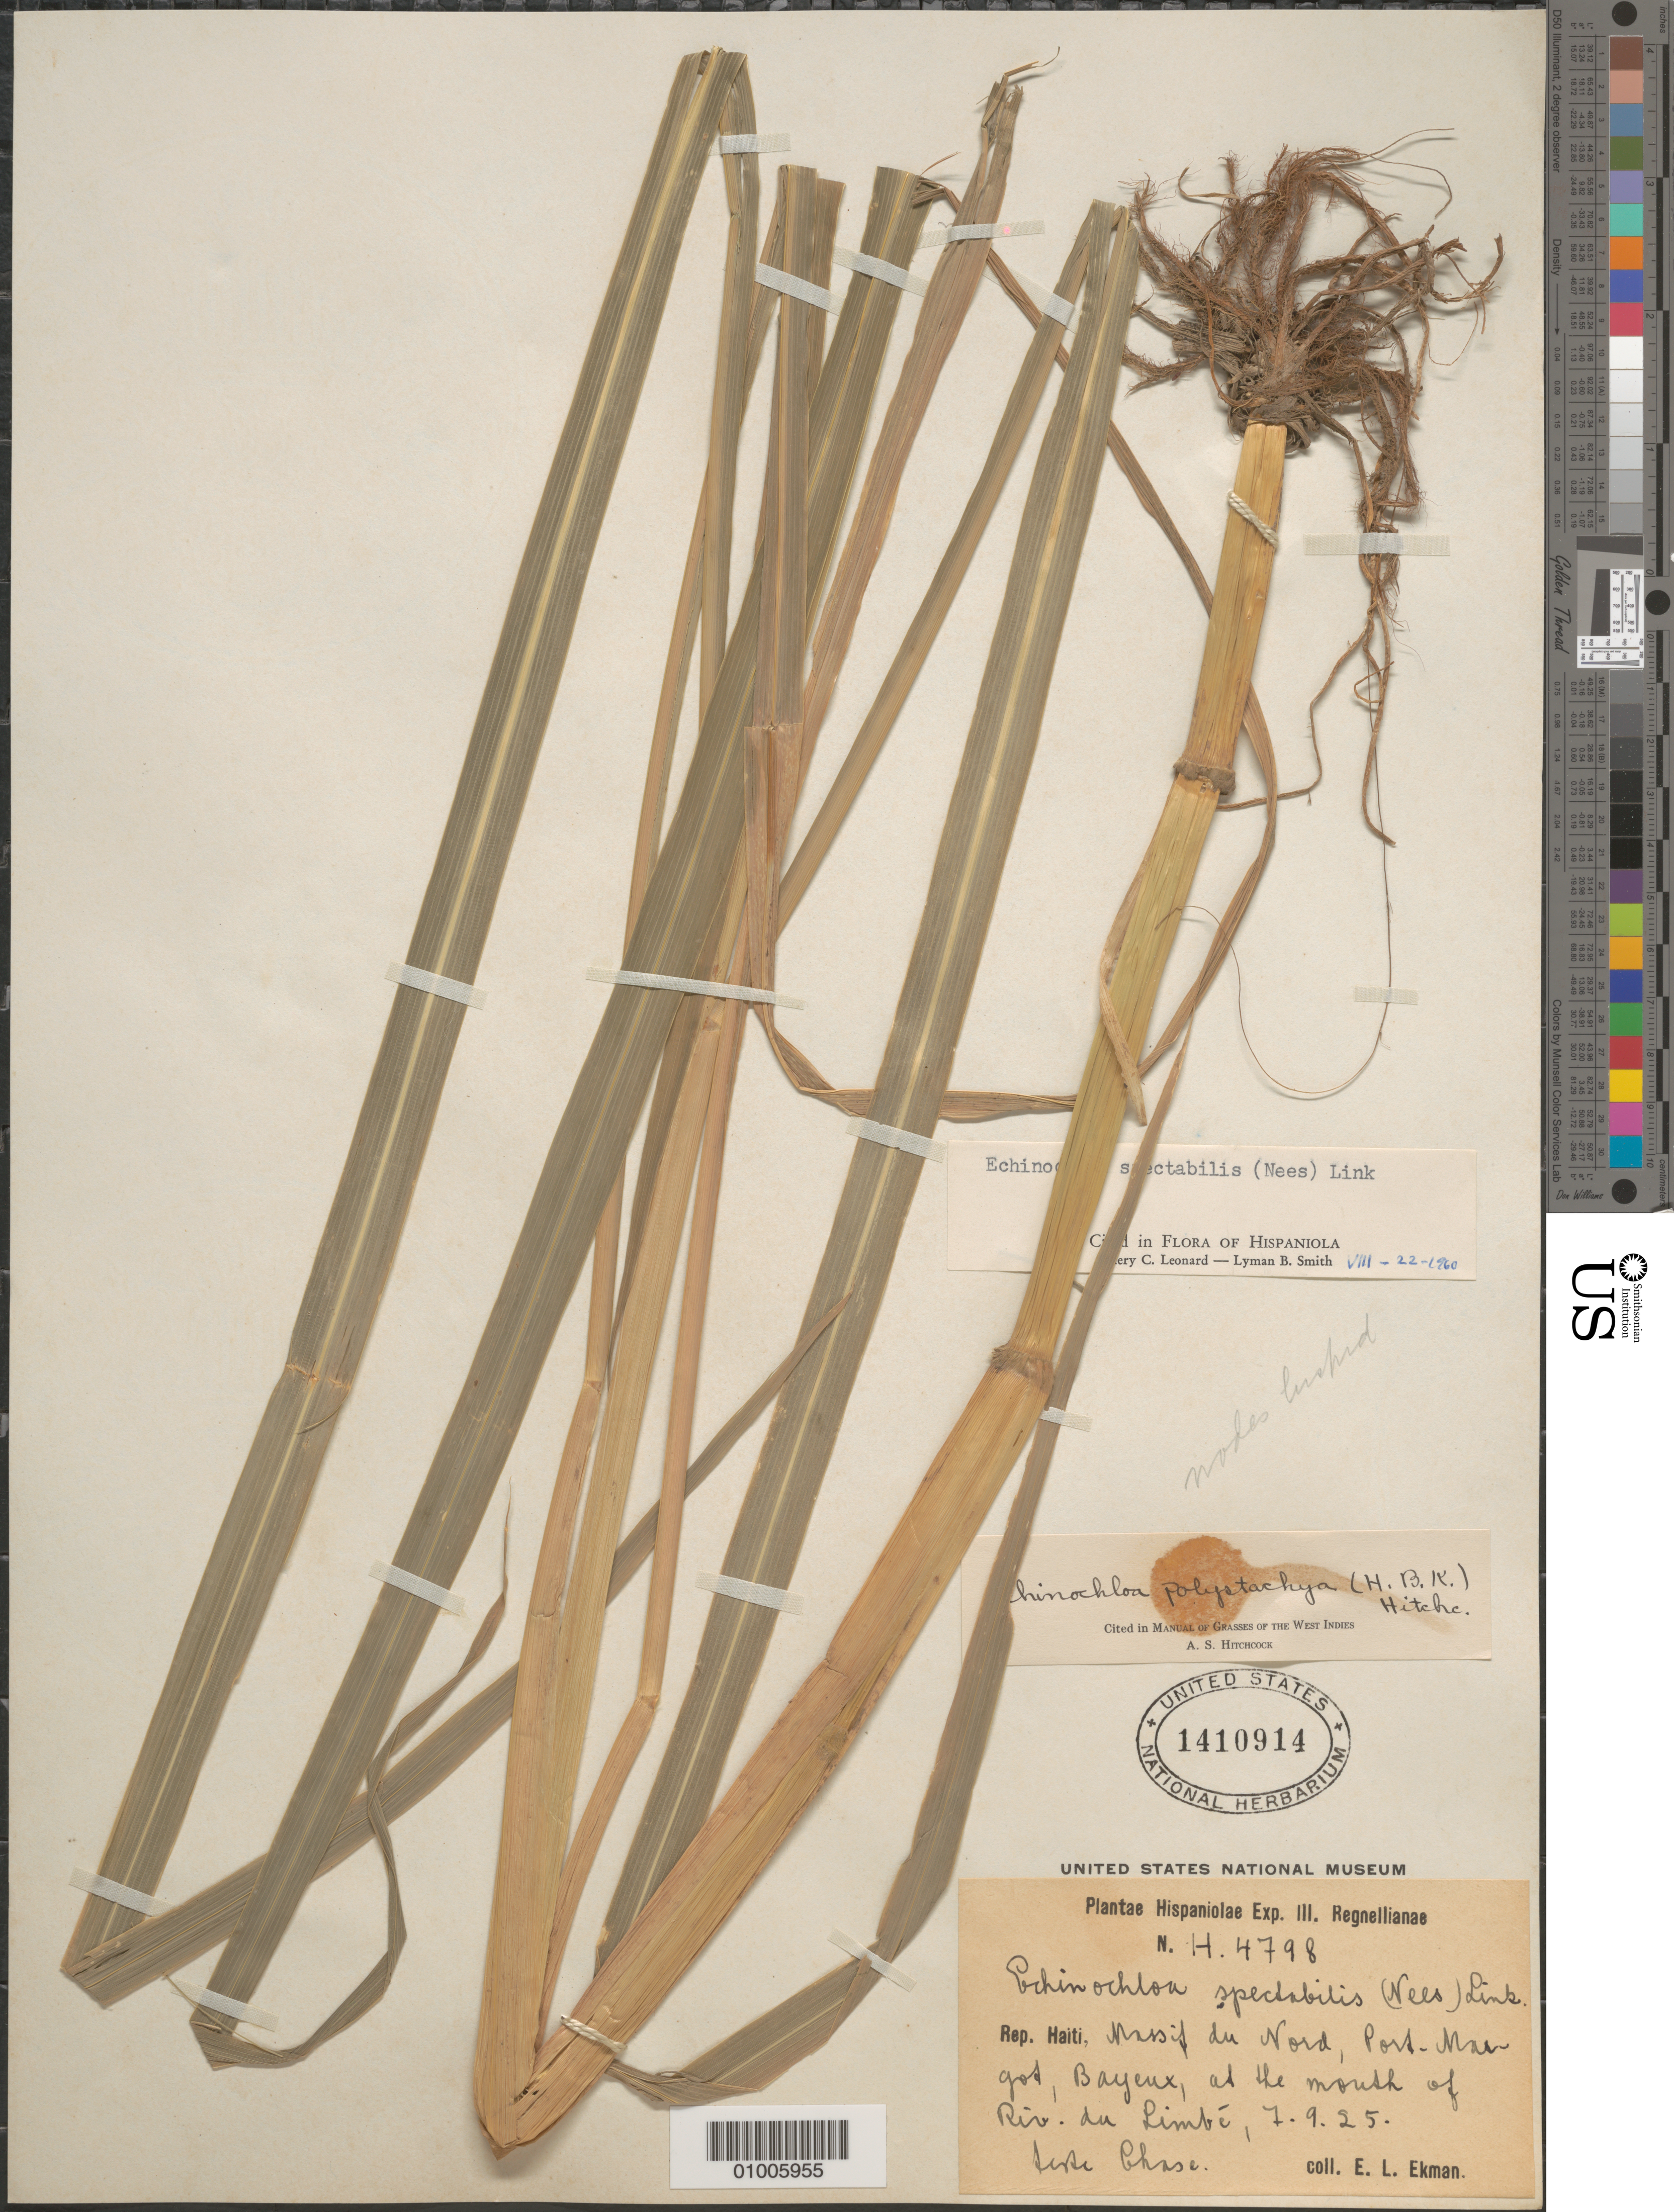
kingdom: Plantae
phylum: Tracheophyta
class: Liliopsida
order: Poales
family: Poaceae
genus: Echinochloa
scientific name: Echinochloa polystachya var. spectabilis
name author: (Nees ex Trin.) Mart. Crov.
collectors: E. L. Ekman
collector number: H 4798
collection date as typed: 07 Sep 1925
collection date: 1925-09-07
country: Haiti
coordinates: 0 N, 0 E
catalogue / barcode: US 1410914